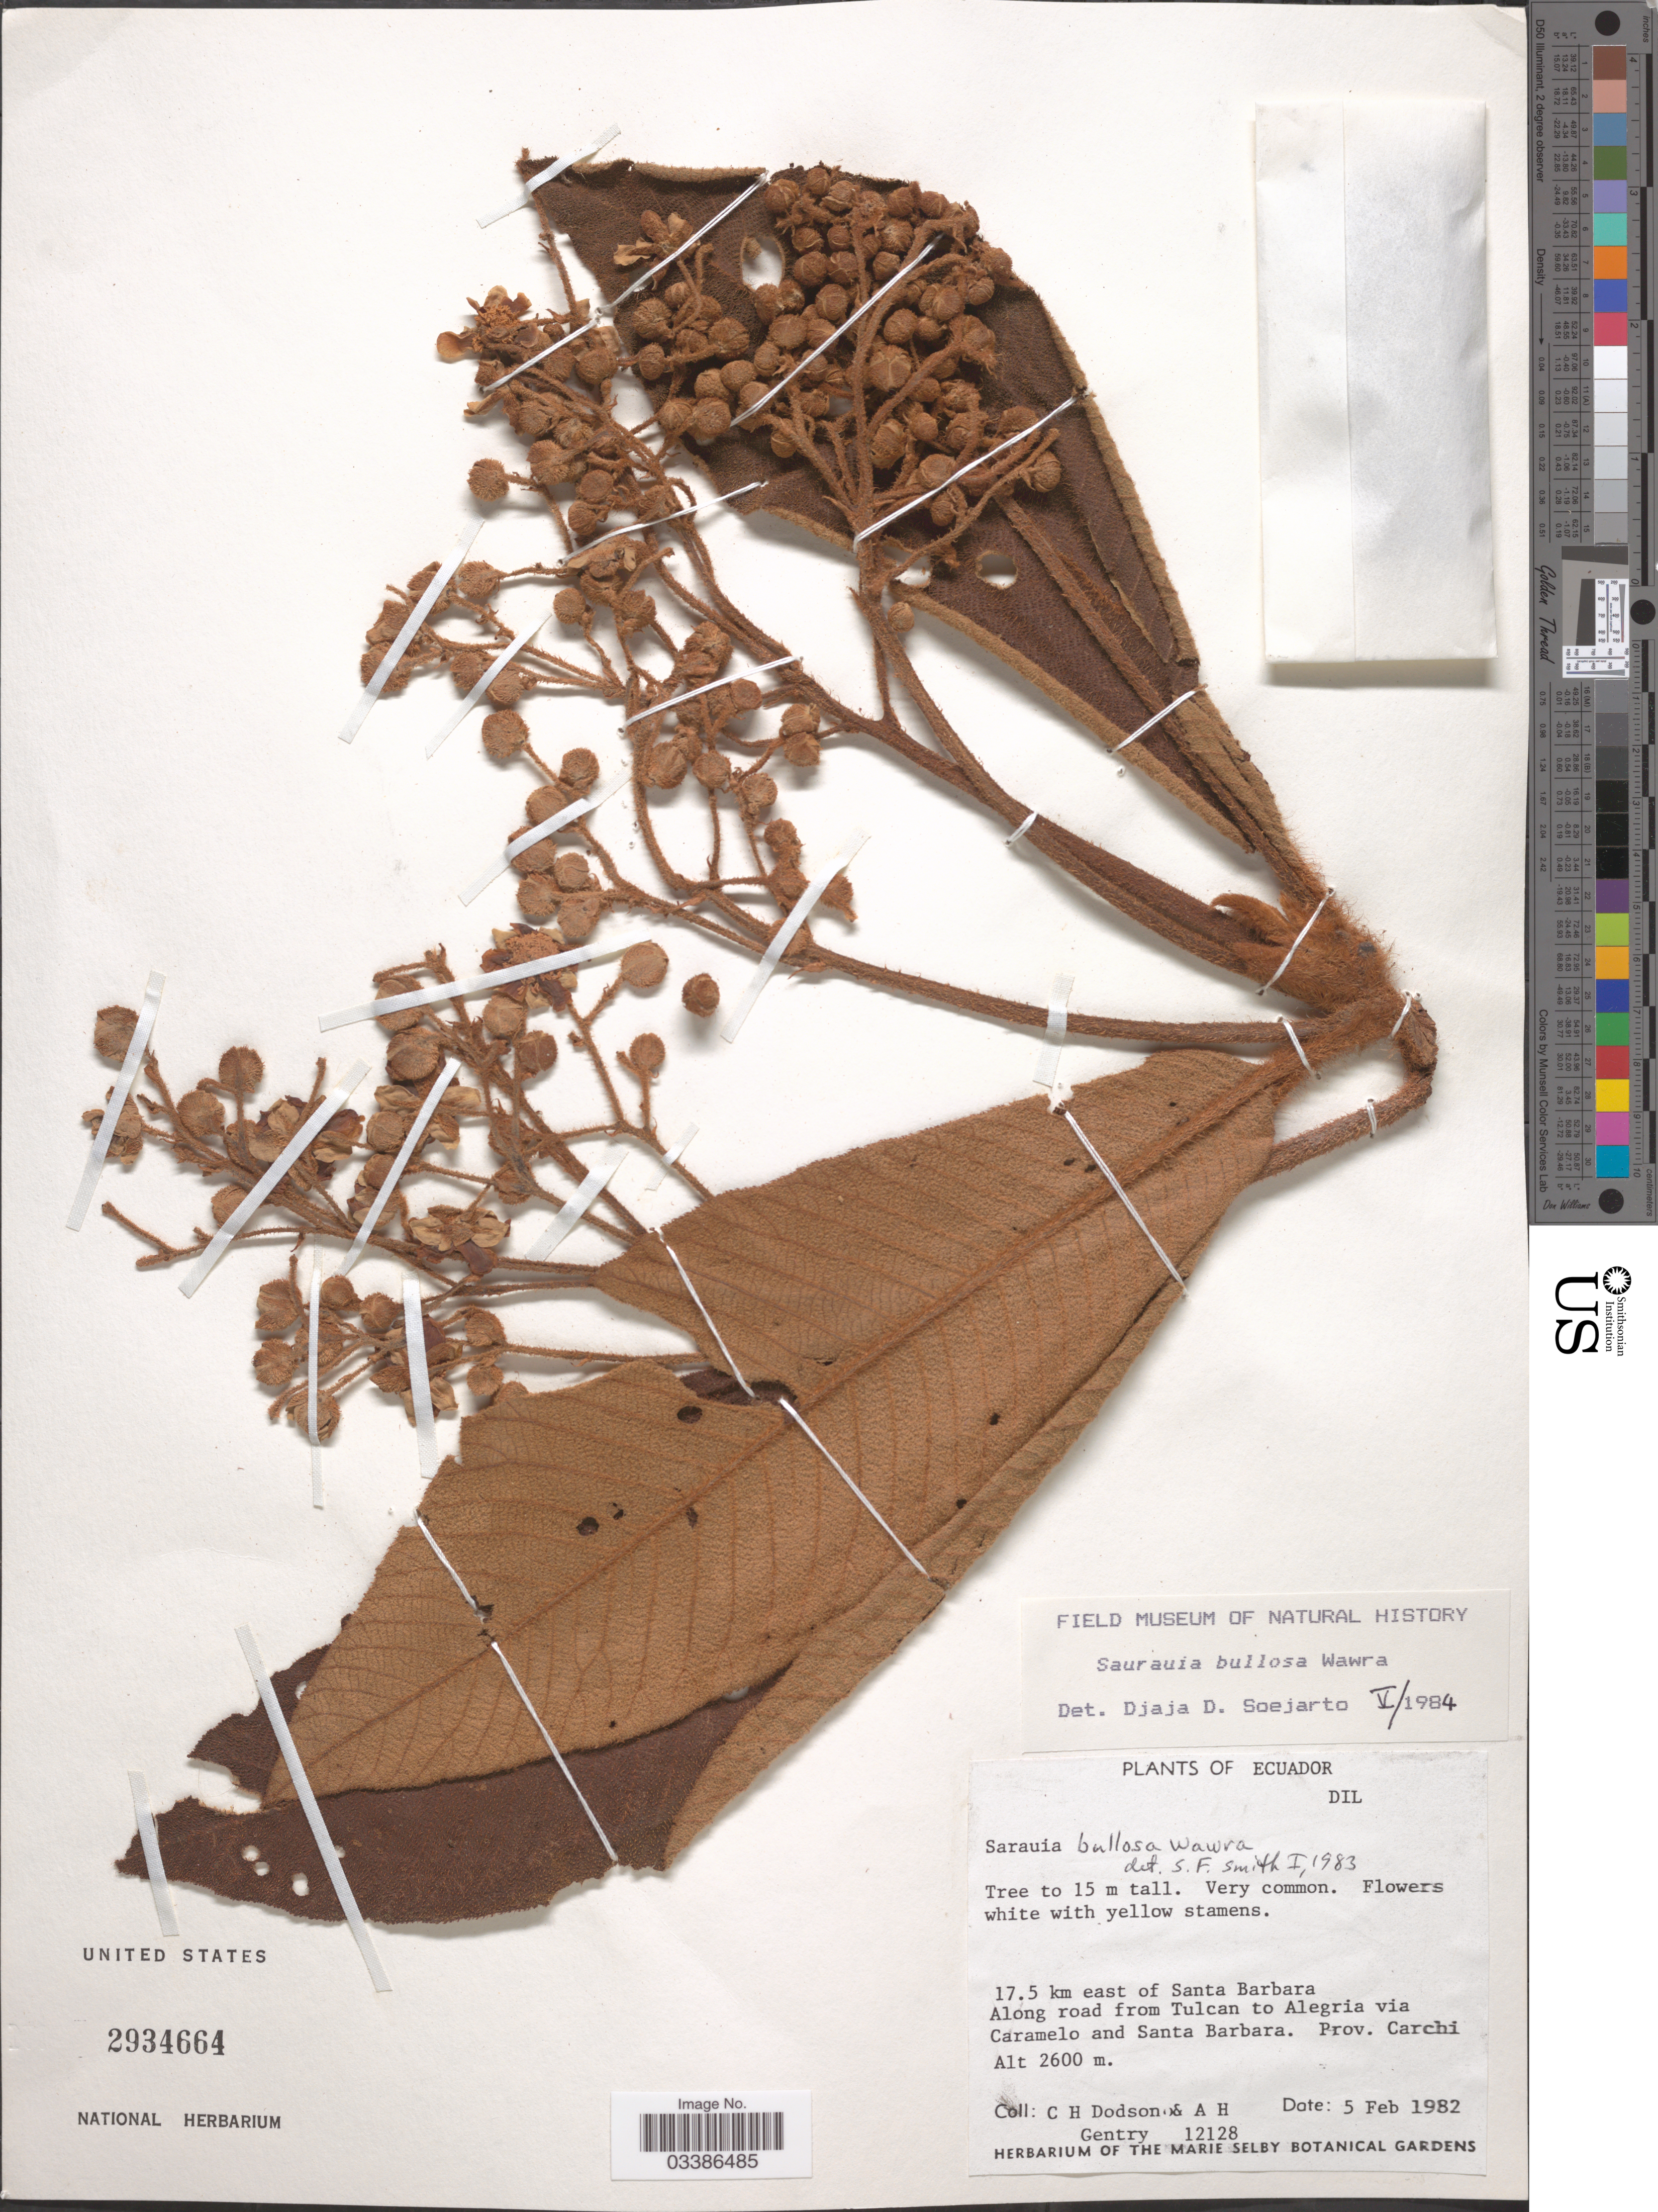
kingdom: Plantae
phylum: Tracheophyta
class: Magnoliopsida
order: Ericales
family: Actinidiaceae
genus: Saurauia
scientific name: Saurauia bullosa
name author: Wawra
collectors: C. H. Dodson & A. H. Gentry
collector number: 12128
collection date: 1982-02-05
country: Ecuador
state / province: Carchi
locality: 17.5 km east of Santa Barbara. Along road from Tulcan to Alegria cia Caramelo and Santa Barbara.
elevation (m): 2600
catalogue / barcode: US 2934664